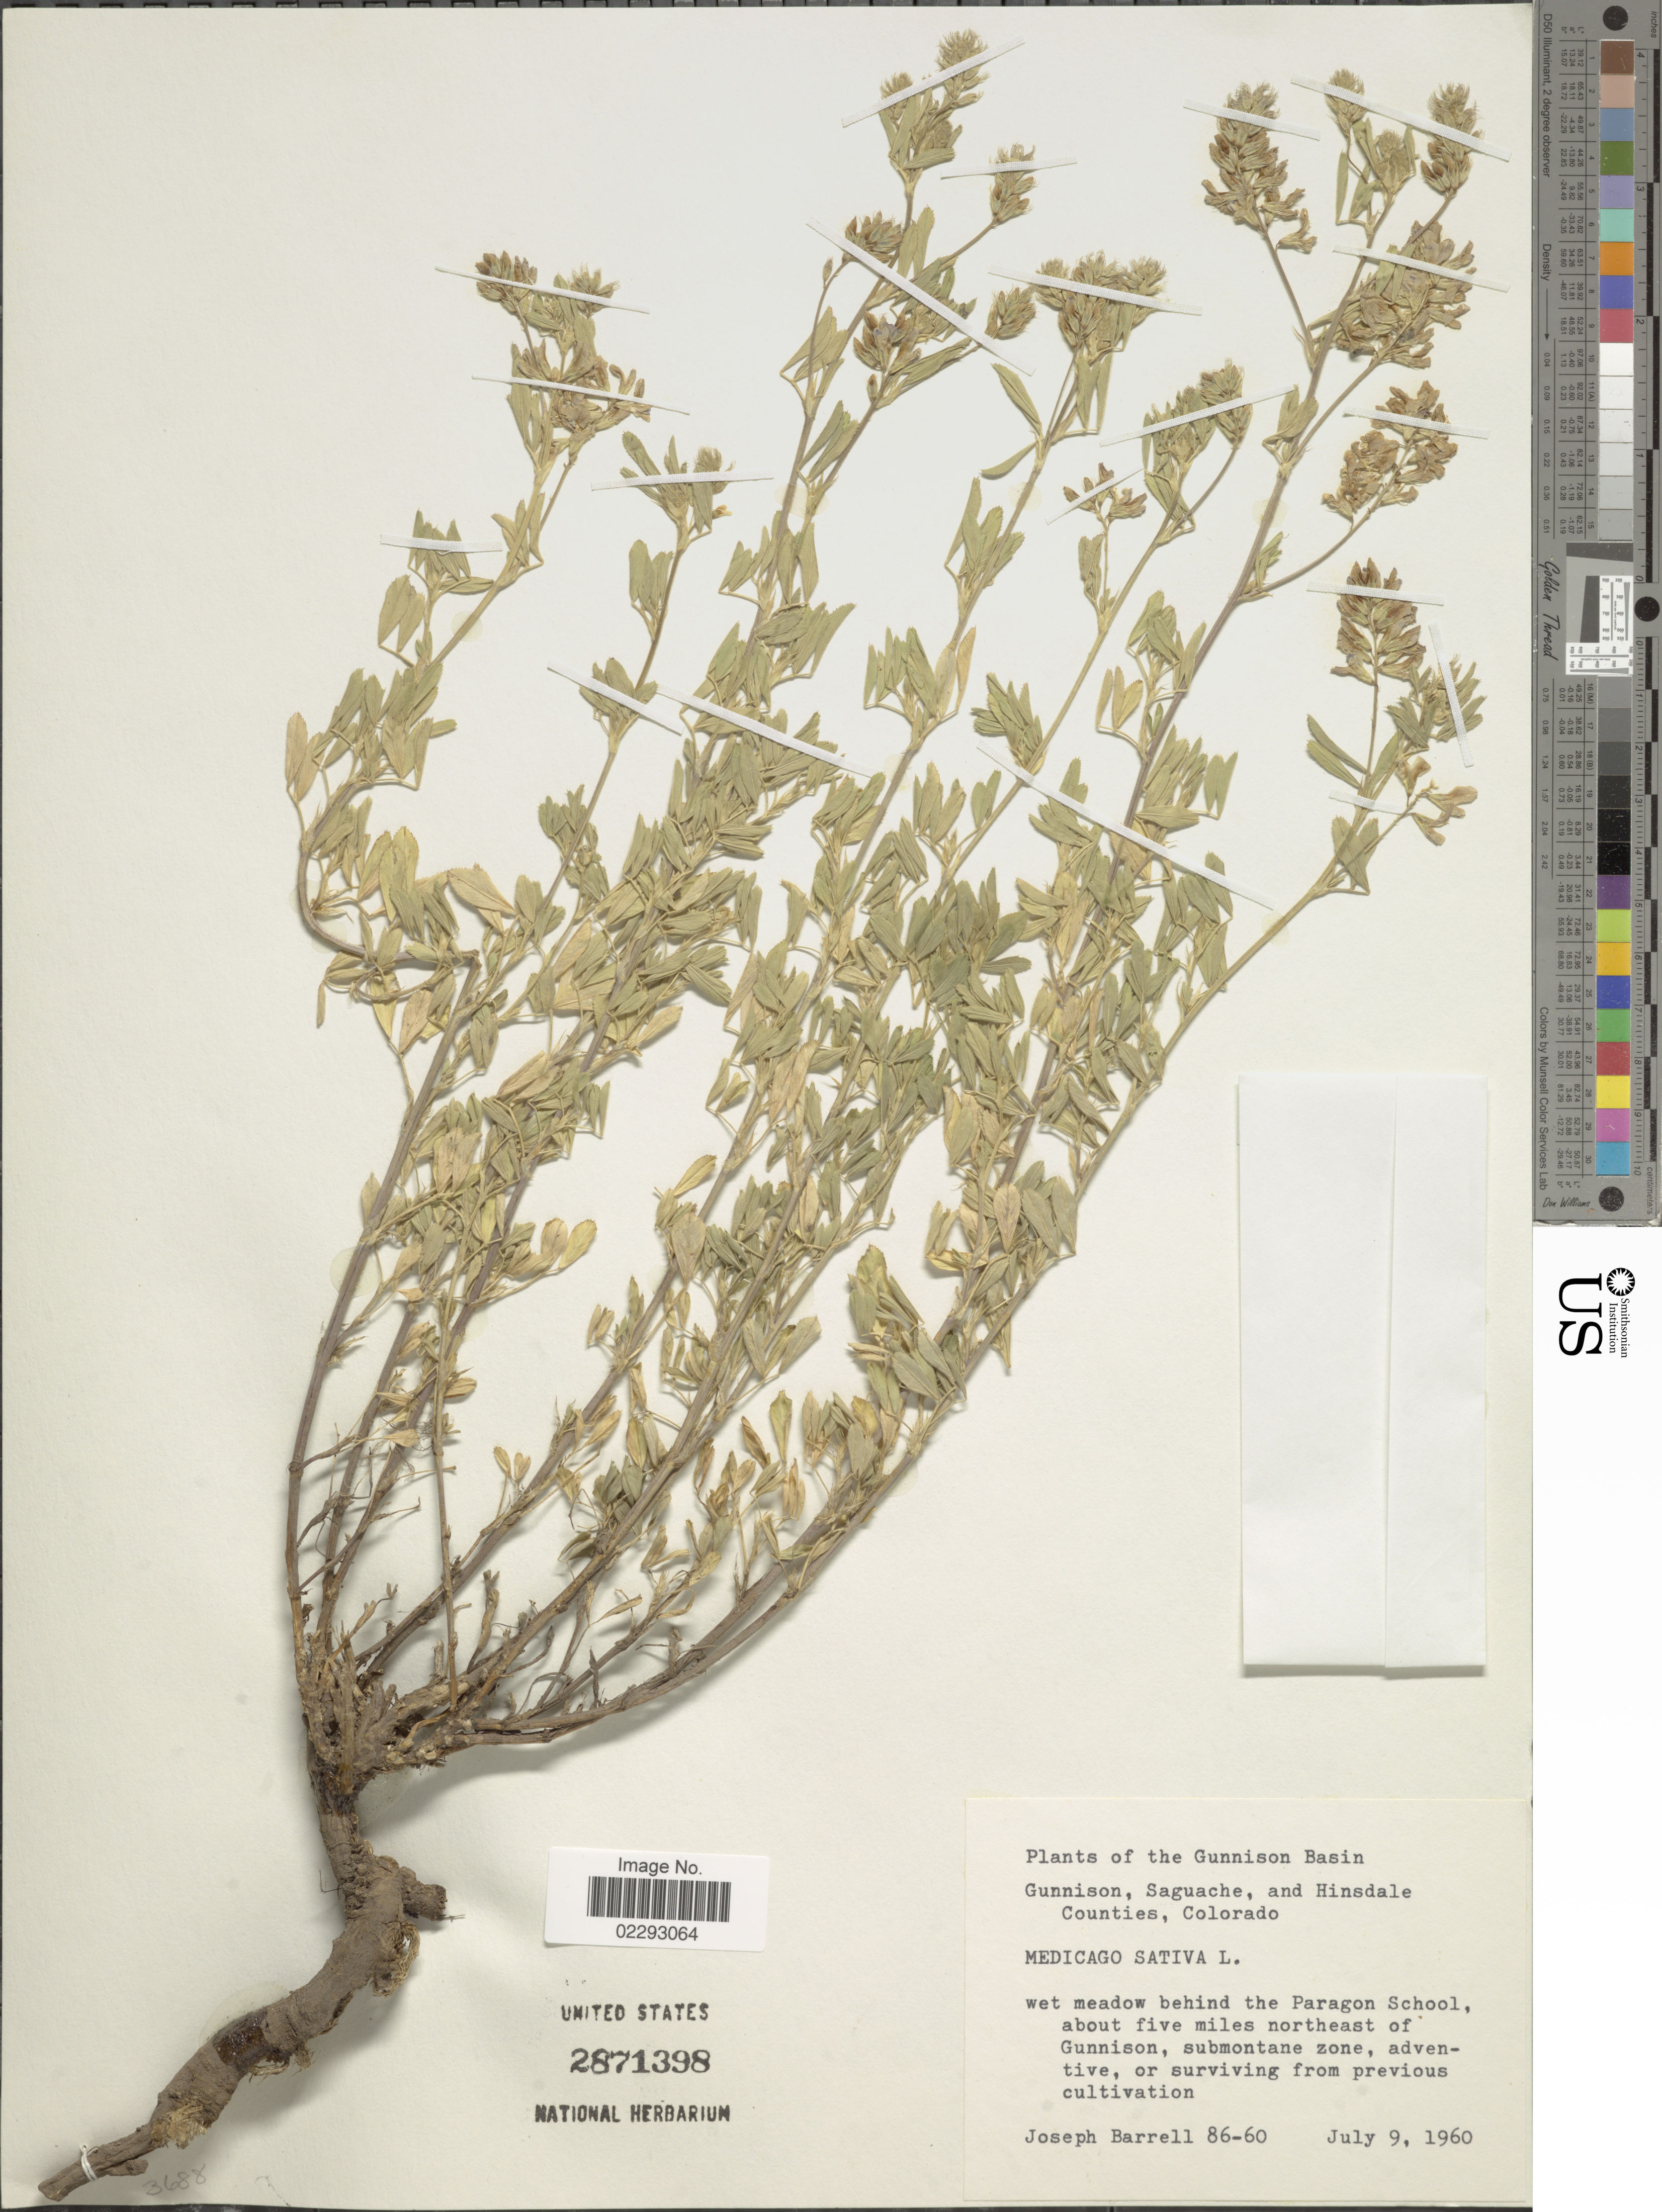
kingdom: Plantae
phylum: Tracheophyta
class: Magnoliopsida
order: Fabales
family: Fabaceae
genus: Medicago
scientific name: Medicago sativa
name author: L.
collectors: J. Barrell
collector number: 86-60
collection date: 1960-07-09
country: United States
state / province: Colorado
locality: Gunnison, Saguache, and Hinsdale counties, Colorado.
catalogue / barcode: US 2871398